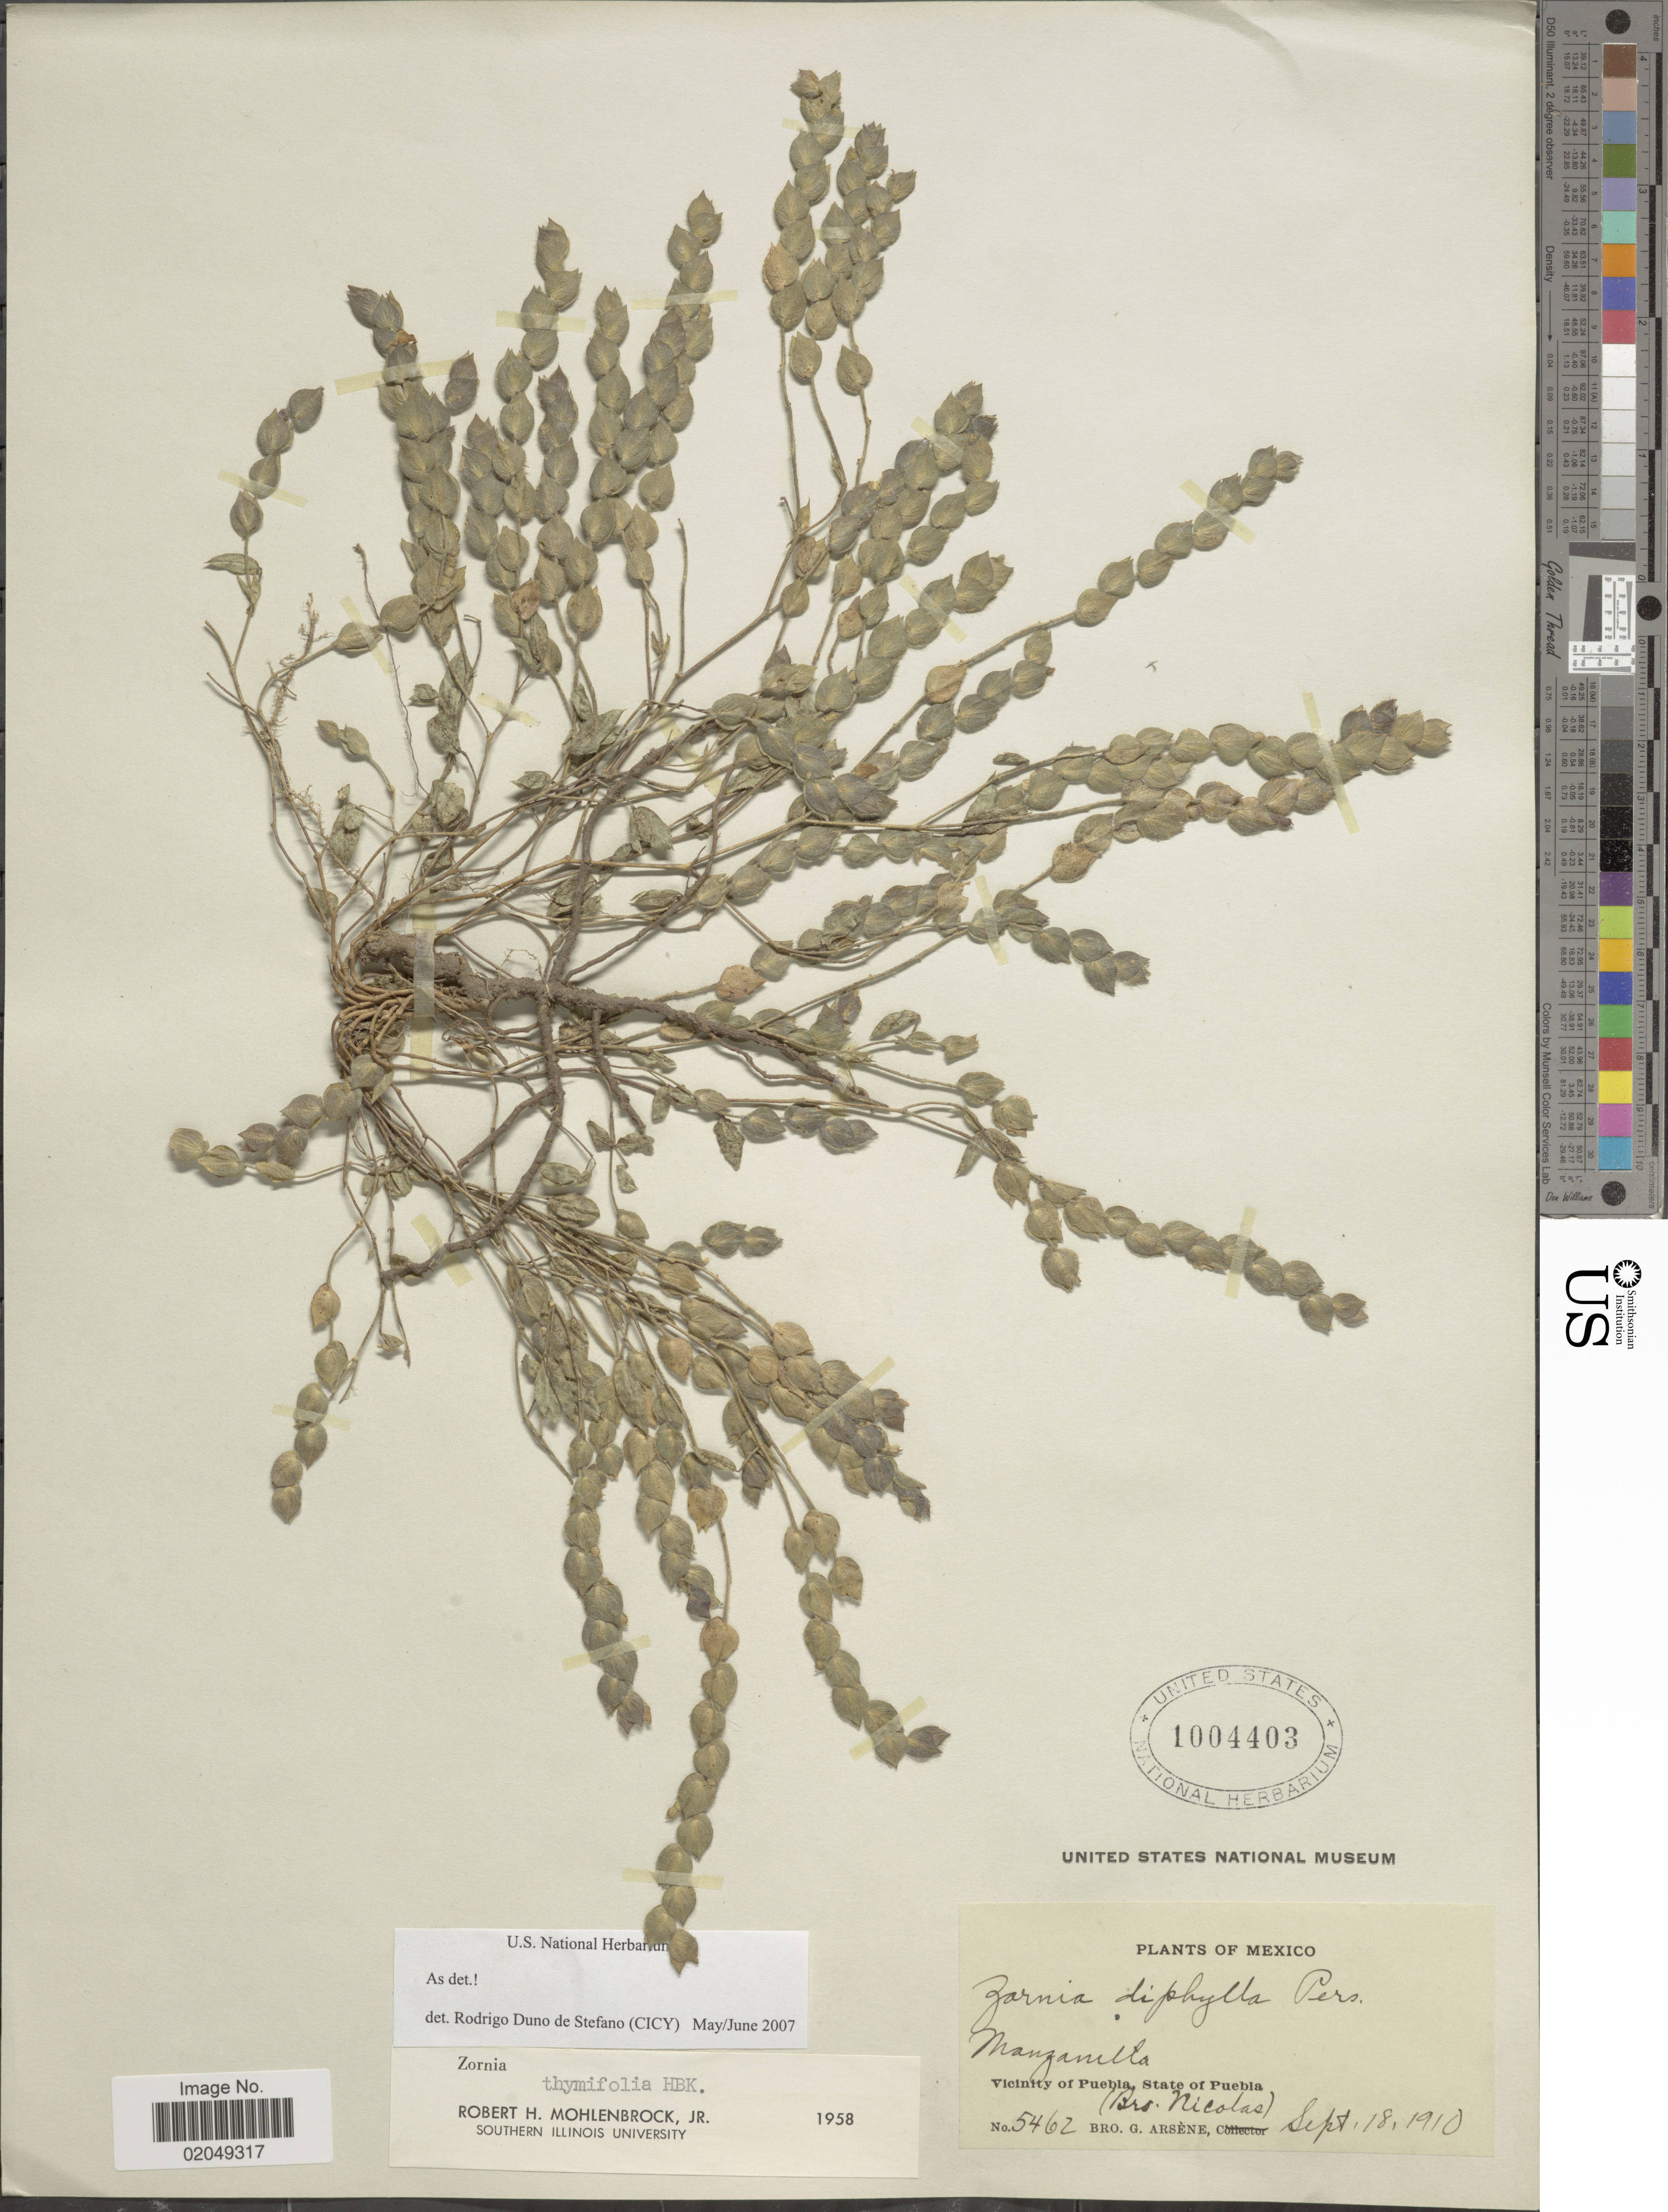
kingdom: Plantae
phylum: Tracheophyta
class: Magnoliopsida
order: Fabales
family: Fabaceae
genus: Zornia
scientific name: Zornia thymifolia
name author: Kunth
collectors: Bro. Nicolas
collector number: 5462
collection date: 1910-09-18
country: Mexico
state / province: Puebla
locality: Vicinity of Puebla, State of Puebla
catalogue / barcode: US 1004403